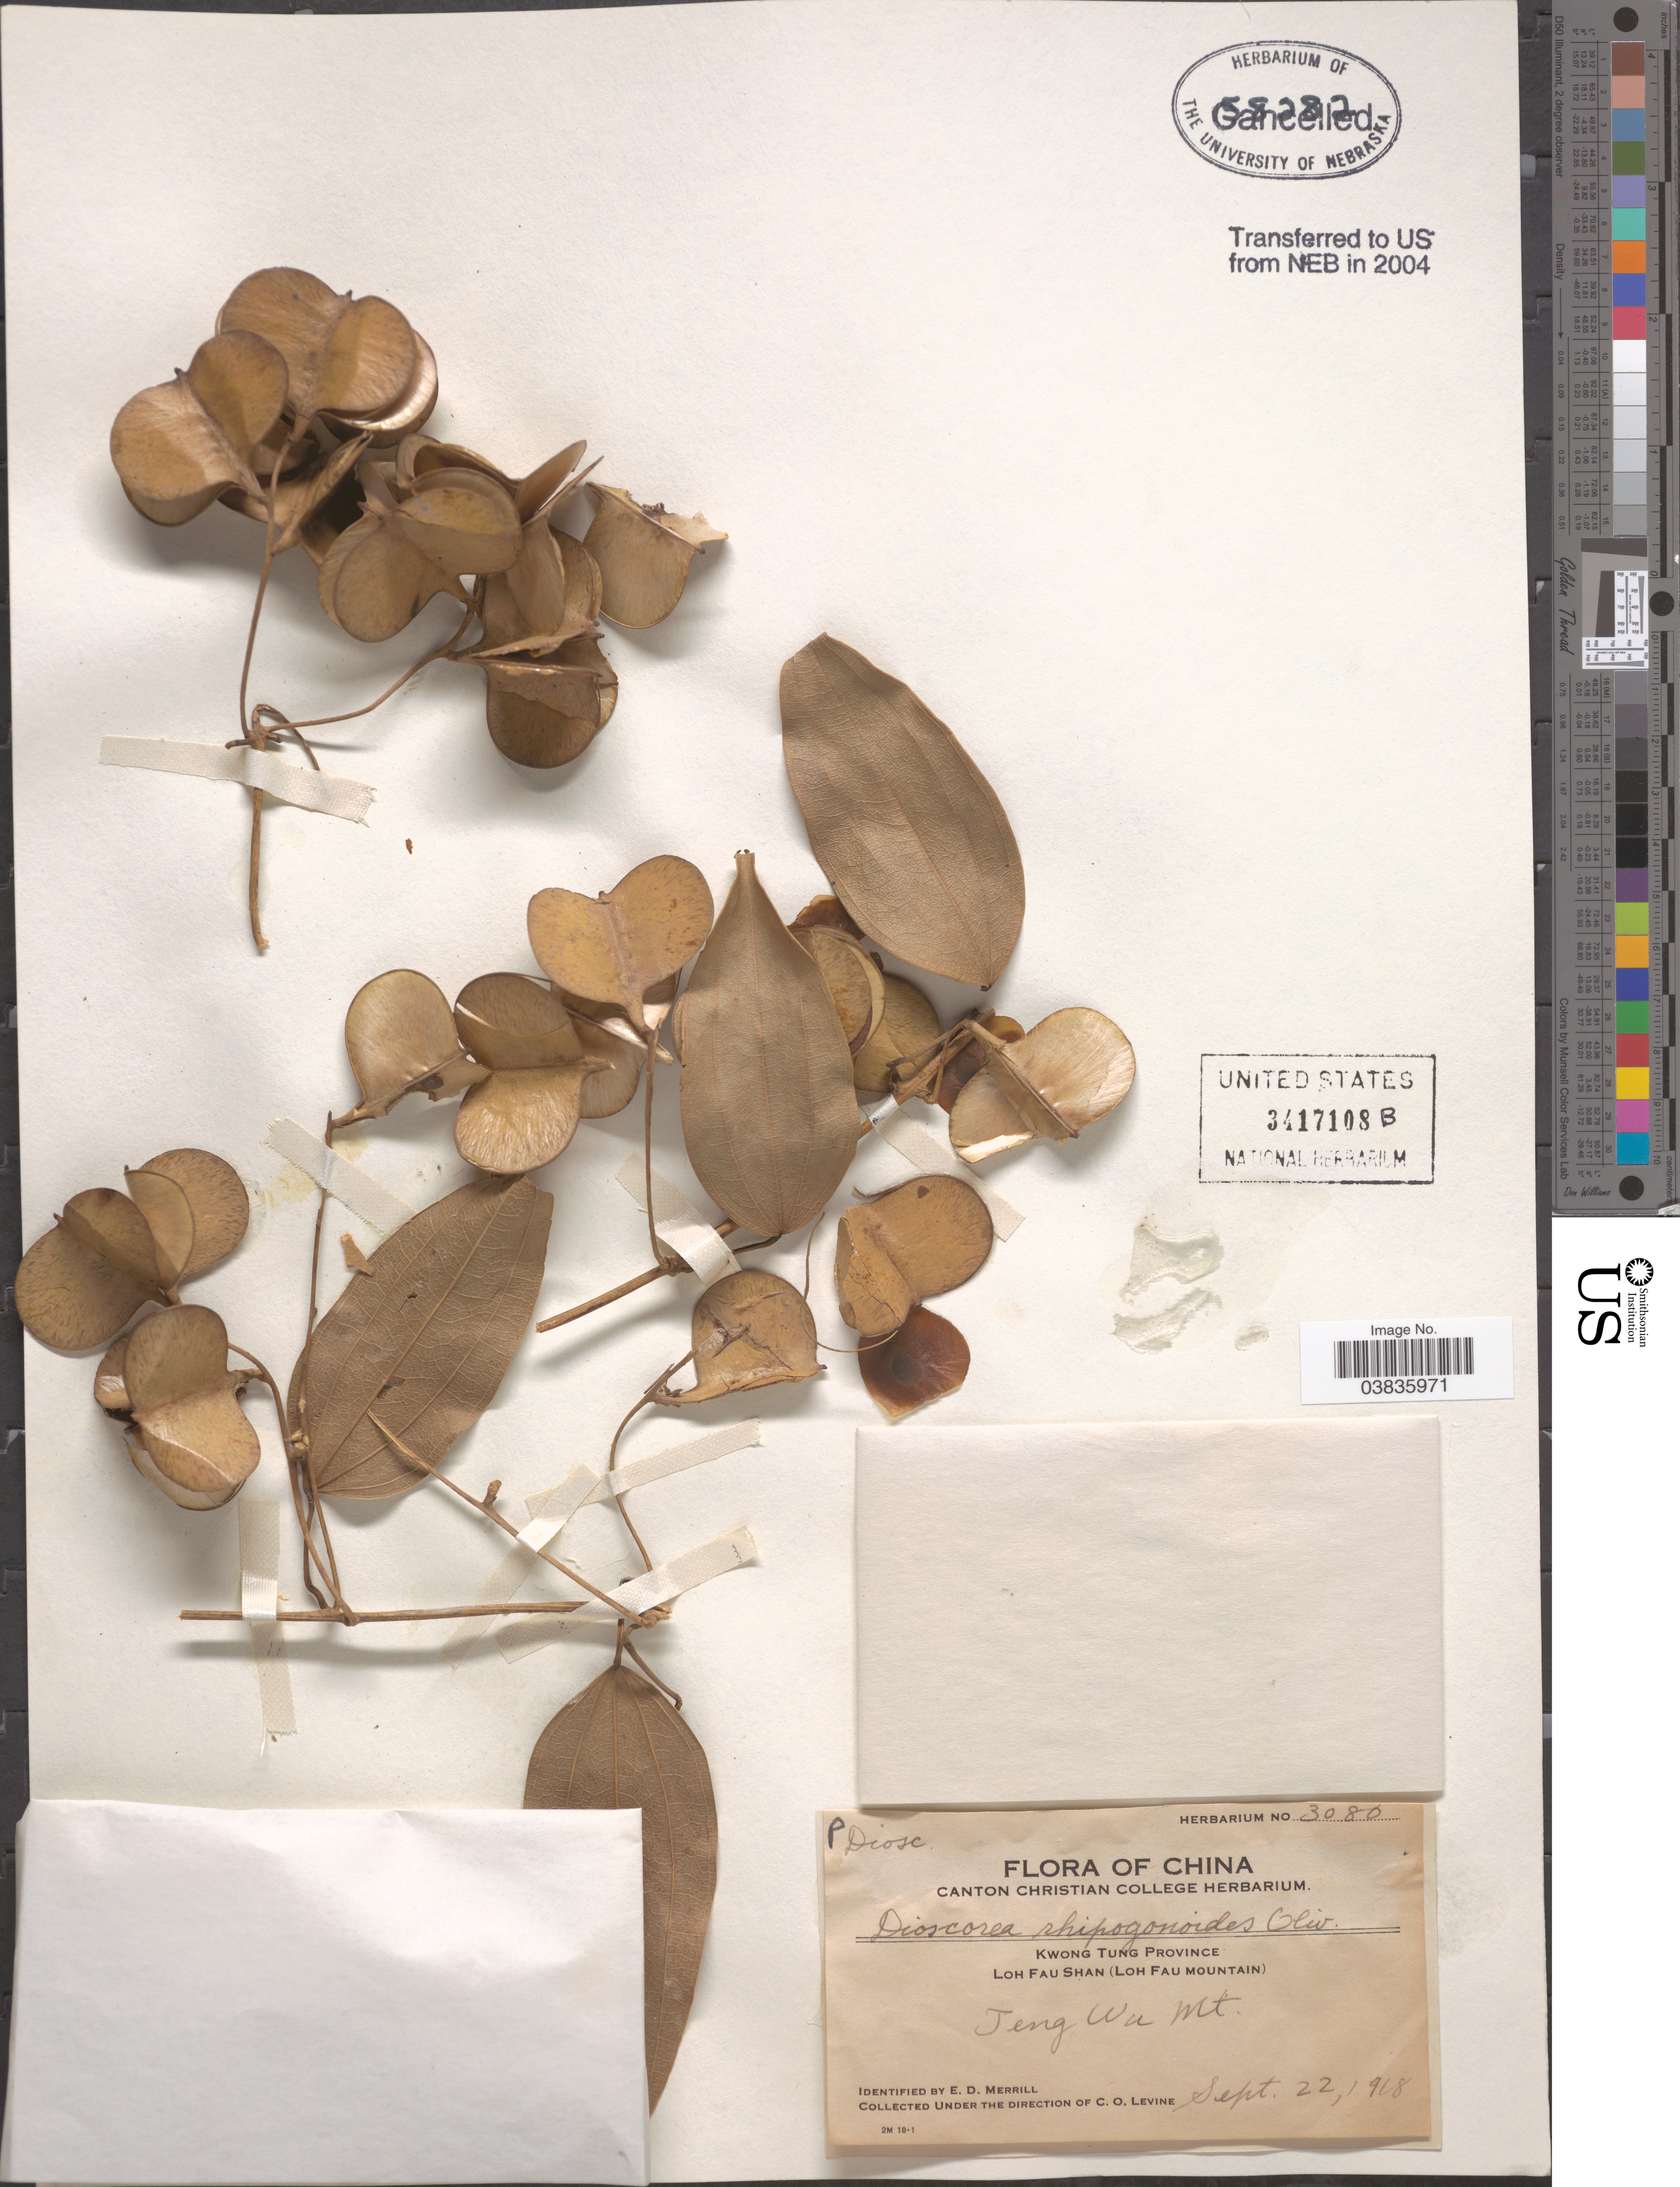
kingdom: Plantae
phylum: Tracheophyta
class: Liliopsida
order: Dioscoreales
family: Dioscoreaceae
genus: Dioscorea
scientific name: Dioscorea rhipogonoides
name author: Oliv.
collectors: C. O. Levine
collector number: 3080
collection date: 1918-09-22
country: China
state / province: Guangdong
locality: Kwong Tung Province. Loh Fau Shan (Loh Fau Mountain).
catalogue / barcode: US 3417108B